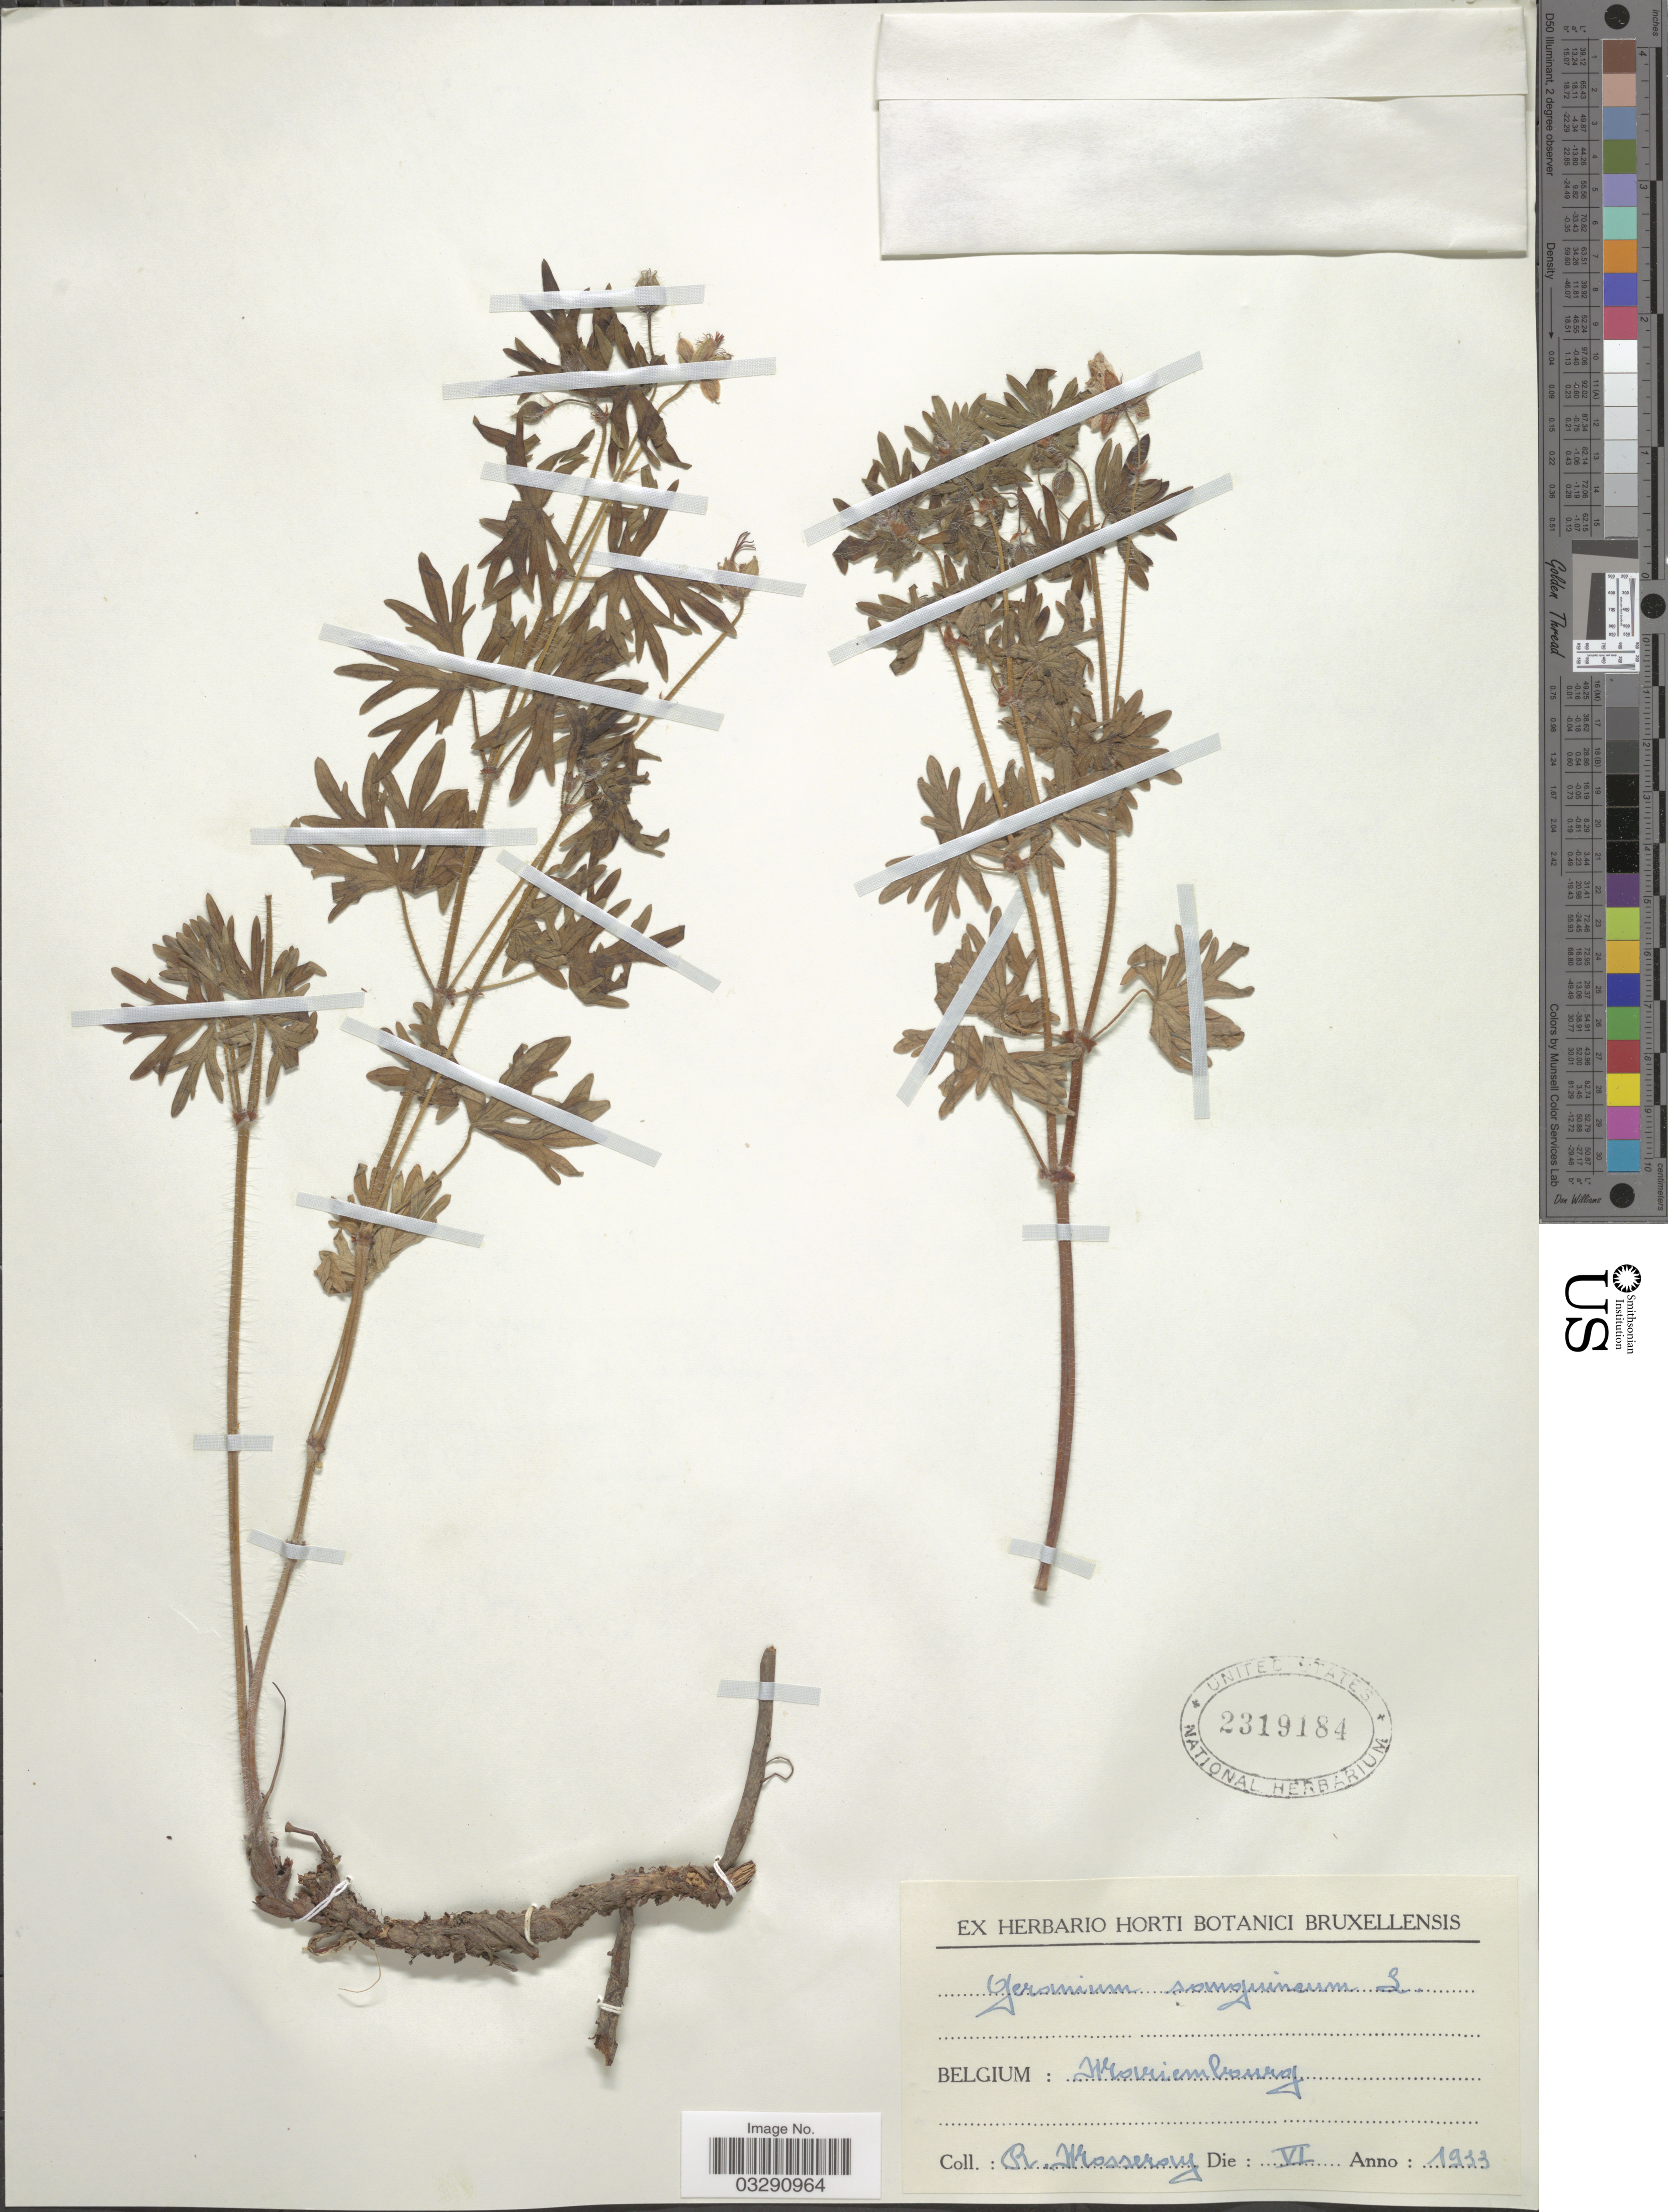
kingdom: Plantae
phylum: Tracheophyta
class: Magnoliopsida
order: Geraniales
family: Geraniaceae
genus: Geranium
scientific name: Geranium sanguineum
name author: L.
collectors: R. Mosseray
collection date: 1933-06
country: Belgium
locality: Mariembourg.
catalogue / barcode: US 2319184